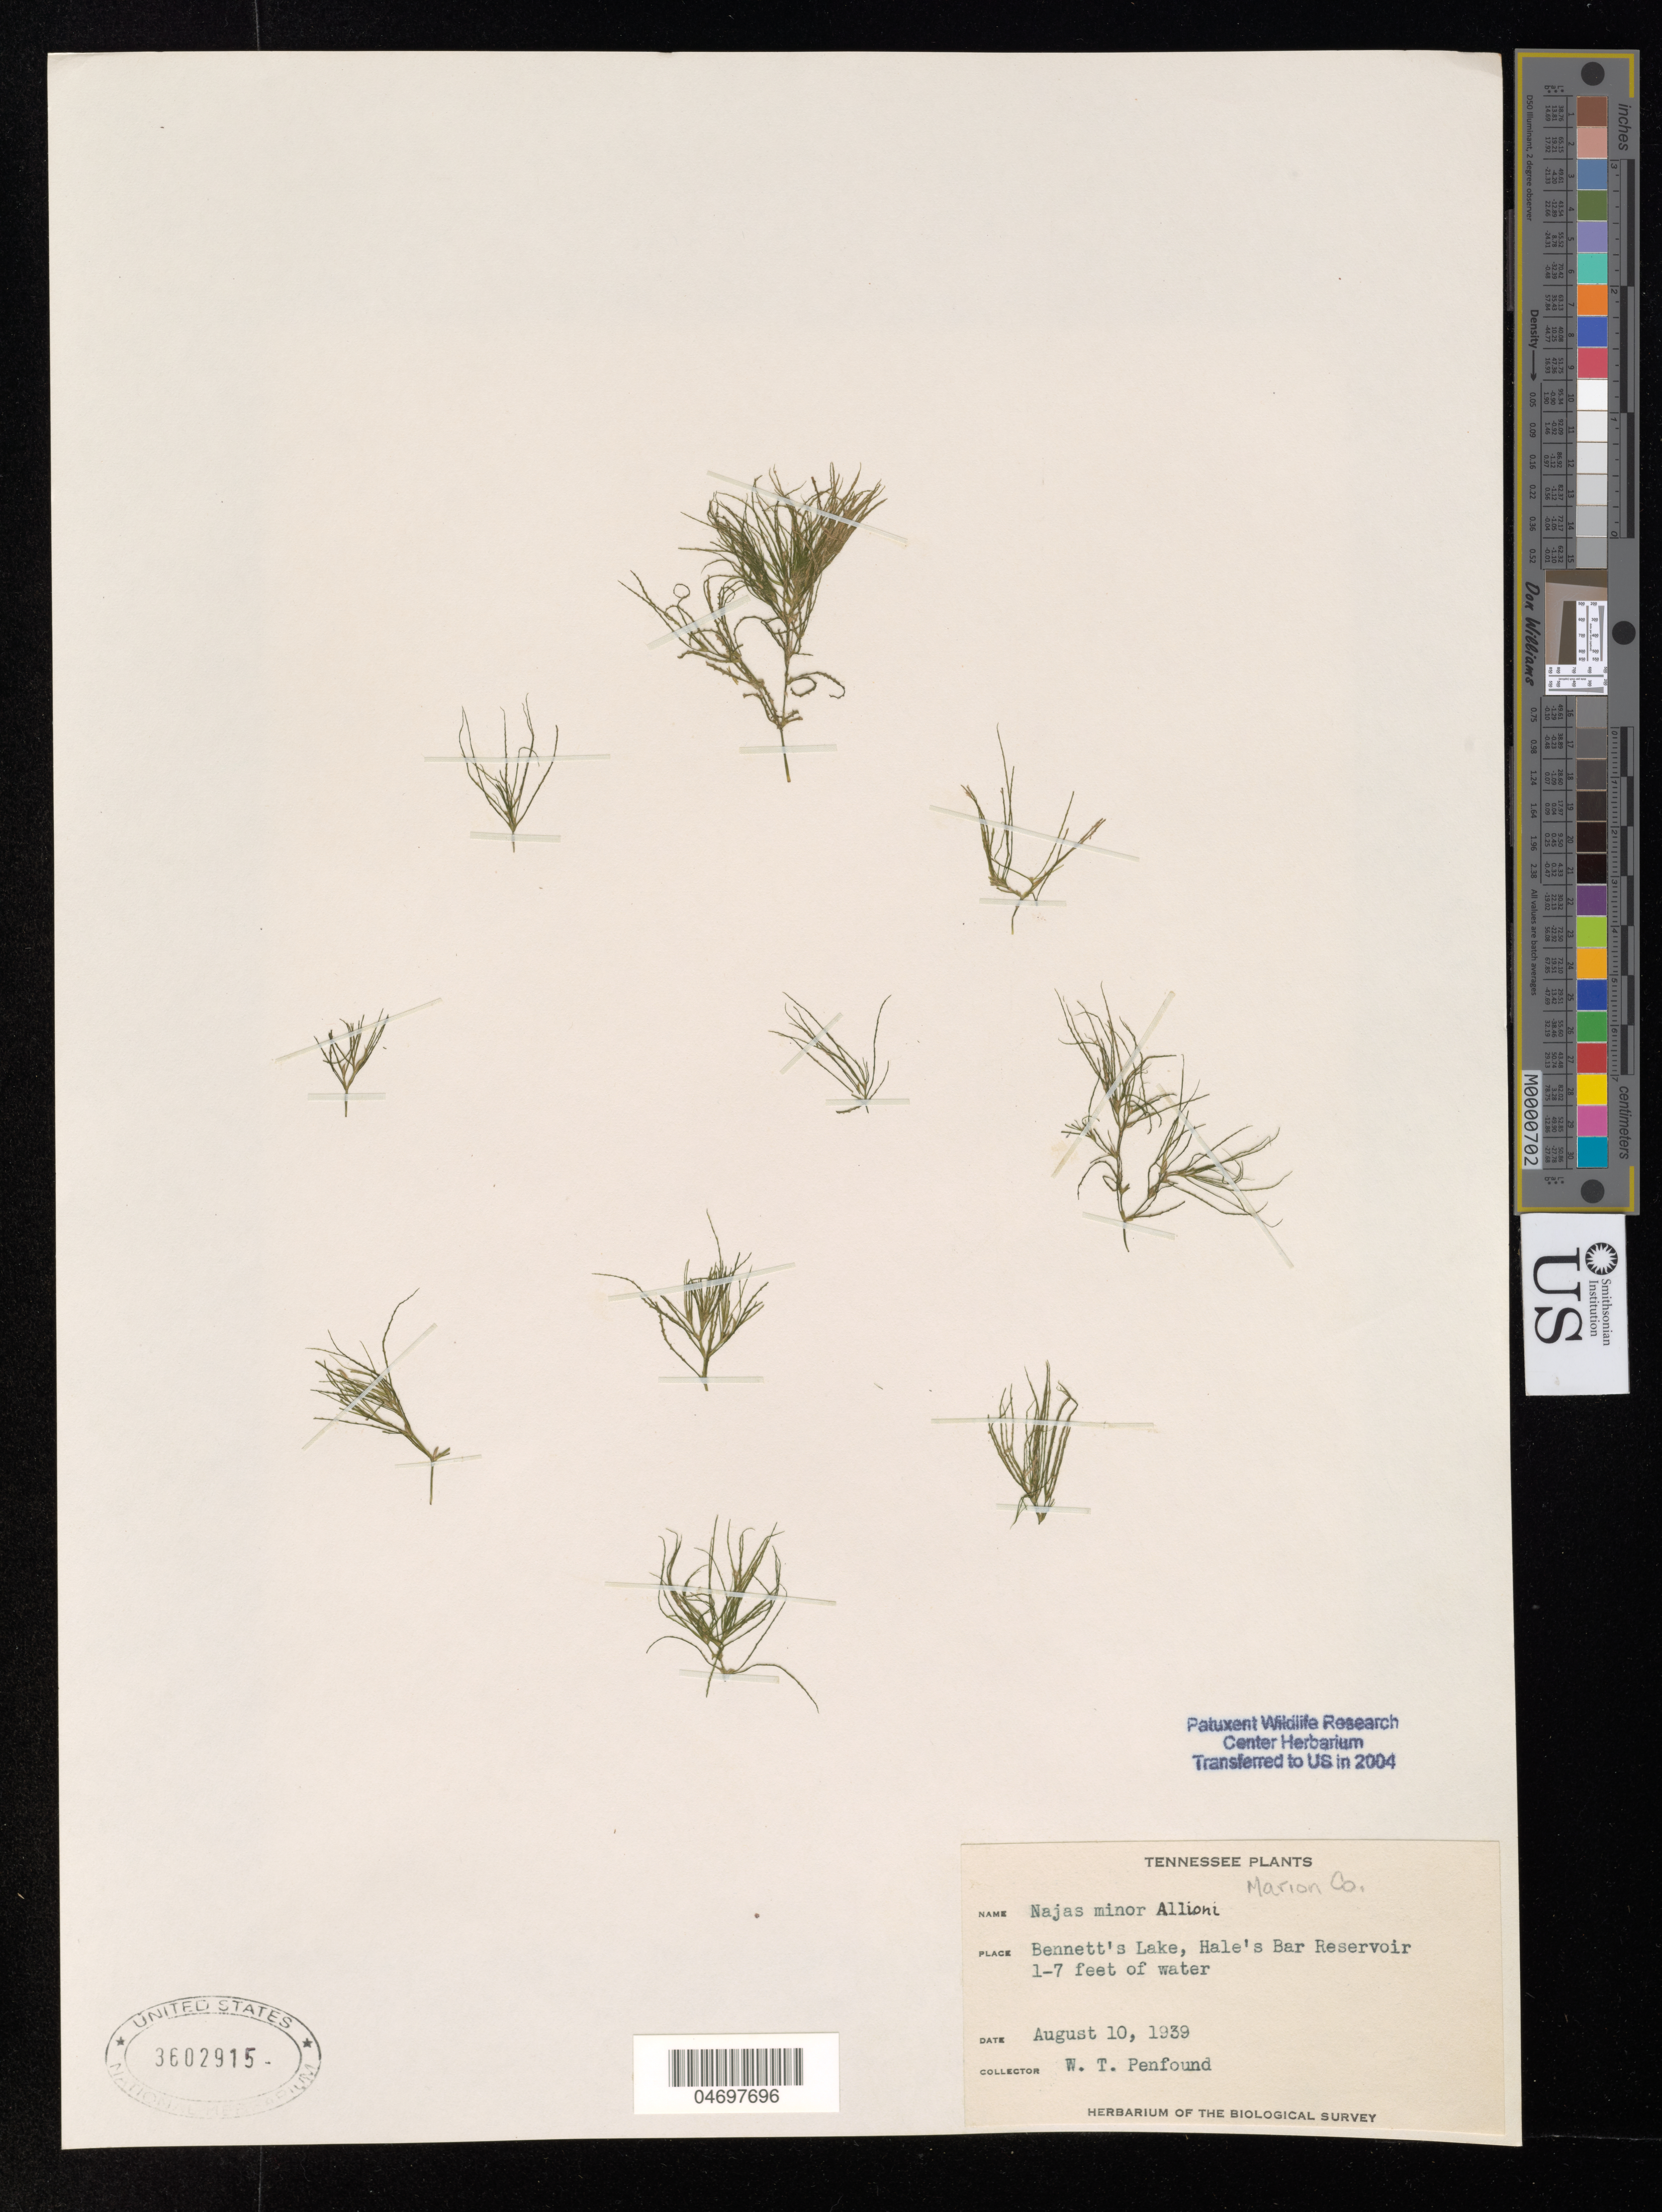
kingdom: Plantae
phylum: Tracheophyta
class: Liliopsida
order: Alismatales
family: Hydrocharitaceae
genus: Najas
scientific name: Najas minor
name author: All.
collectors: W. Penfound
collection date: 1939-08-10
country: United States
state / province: Tennessee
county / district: Marion Co.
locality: Bennett's Lake, Hale's Bar Reservoir, 1-7 ft of water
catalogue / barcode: US 3602915